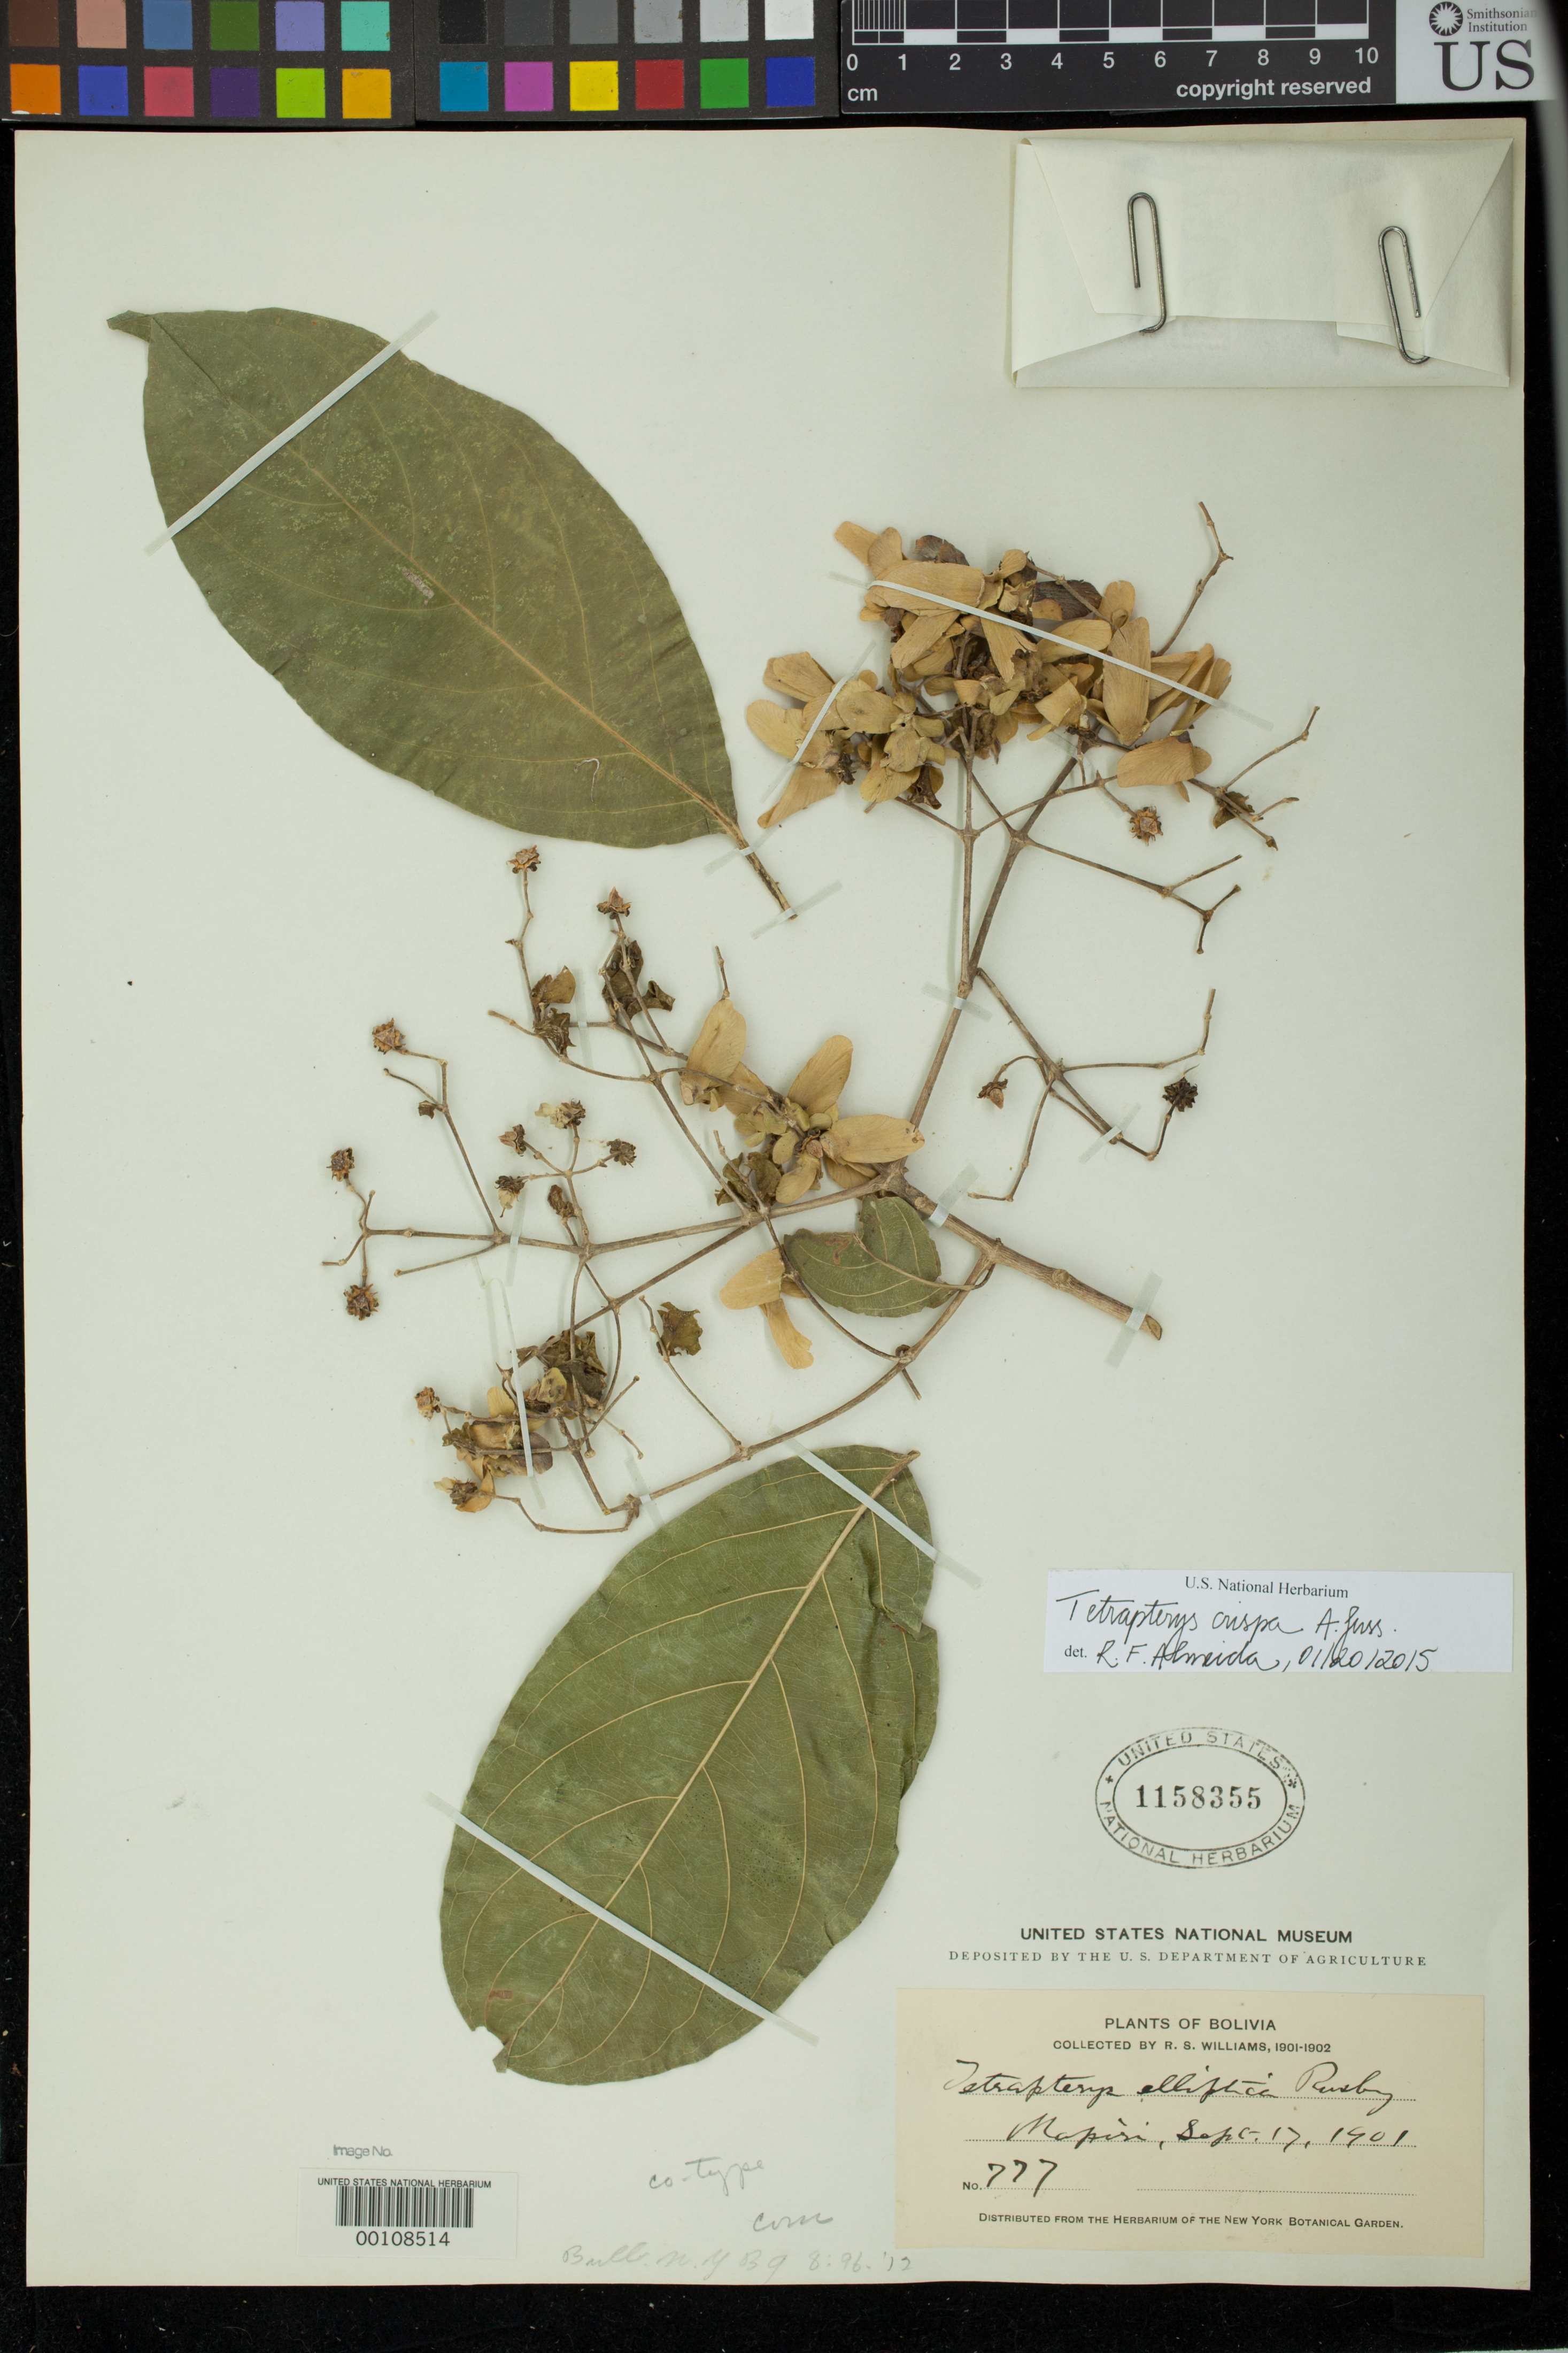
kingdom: Plantae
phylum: Tracheophyta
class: Magnoliopsida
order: Malpighiales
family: Malpighiaceae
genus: Tetrapterys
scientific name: Tetrapterys elliptica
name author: Rusby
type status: Isotype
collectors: R. S. Williams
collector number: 777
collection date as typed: Sep. 17, 1901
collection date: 1901-09-17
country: Bolivia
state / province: La Paz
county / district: Larecaja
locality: Mapiri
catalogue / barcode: US 1158355